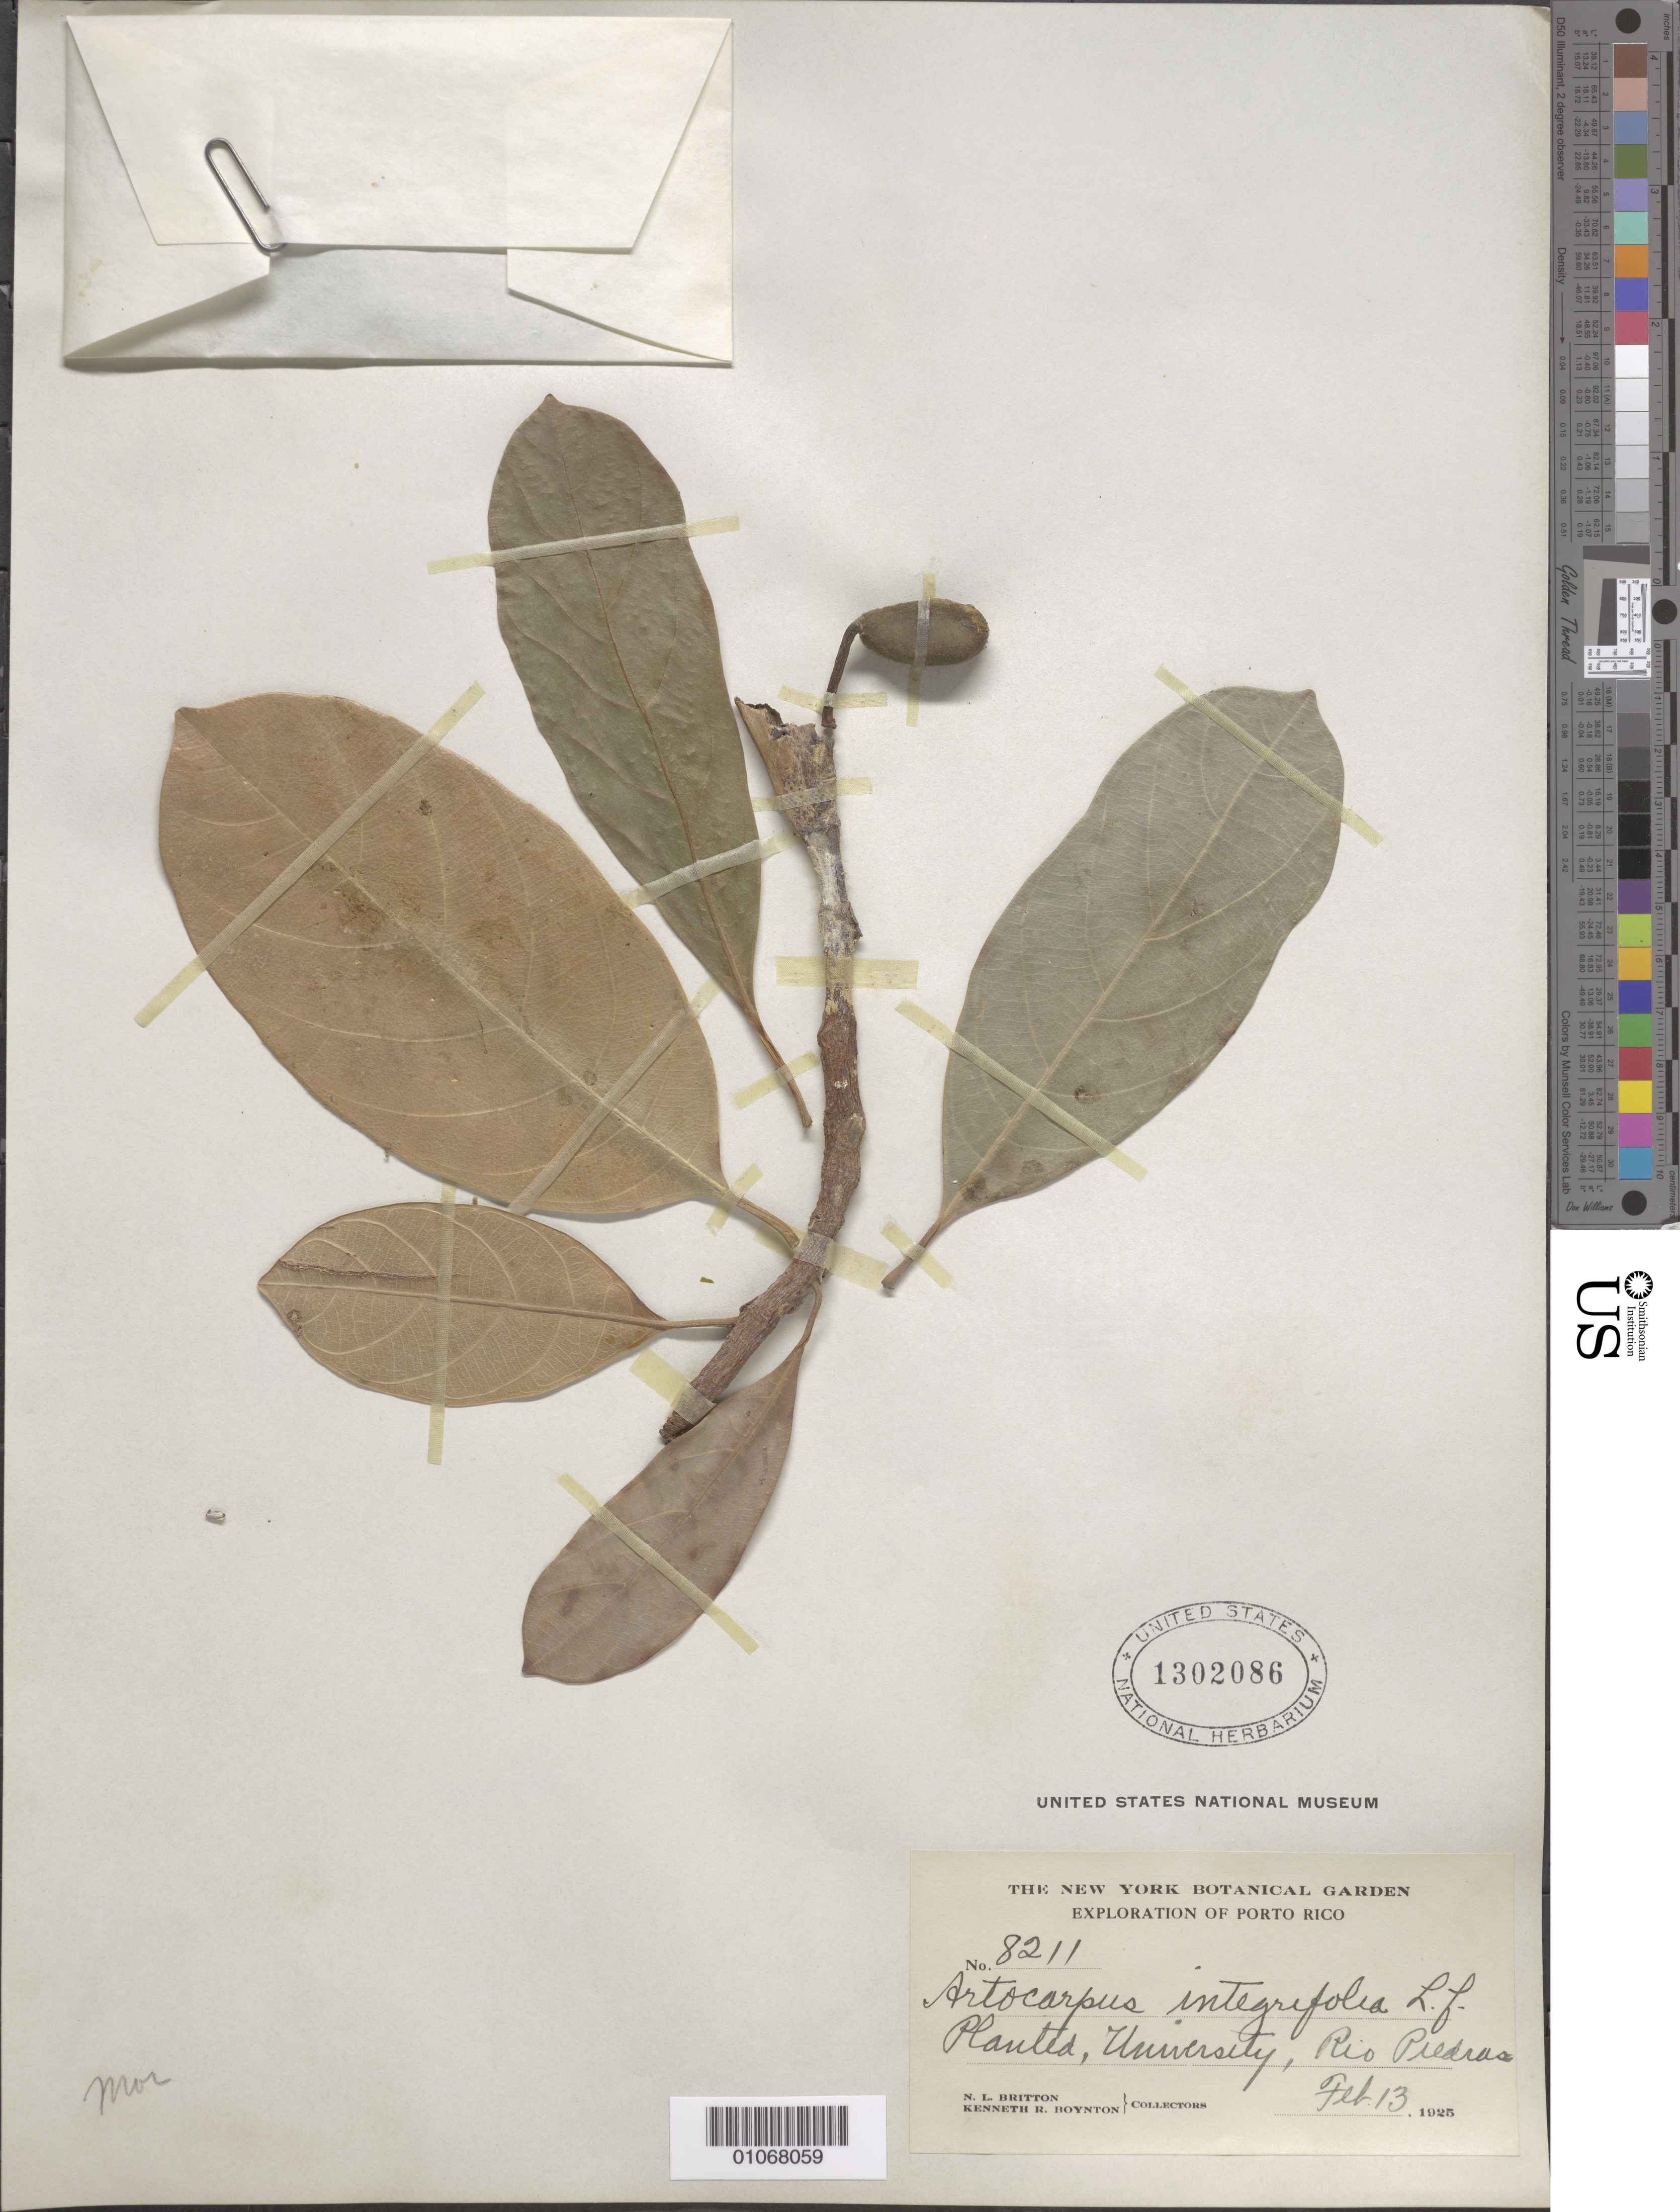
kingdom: Plantae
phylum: Tracheophyta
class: Magnoliopsida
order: Rosales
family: Moraceae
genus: Artocarpus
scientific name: Artocarpus heterophyllus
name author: Lam.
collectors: N. Britton & -. Boynton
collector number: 8211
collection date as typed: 13 Feb 1925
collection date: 1925-02-13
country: Puerto Rico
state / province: San Juan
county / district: Río Piedras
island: Puerto Rico I.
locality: University.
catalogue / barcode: US 1302086